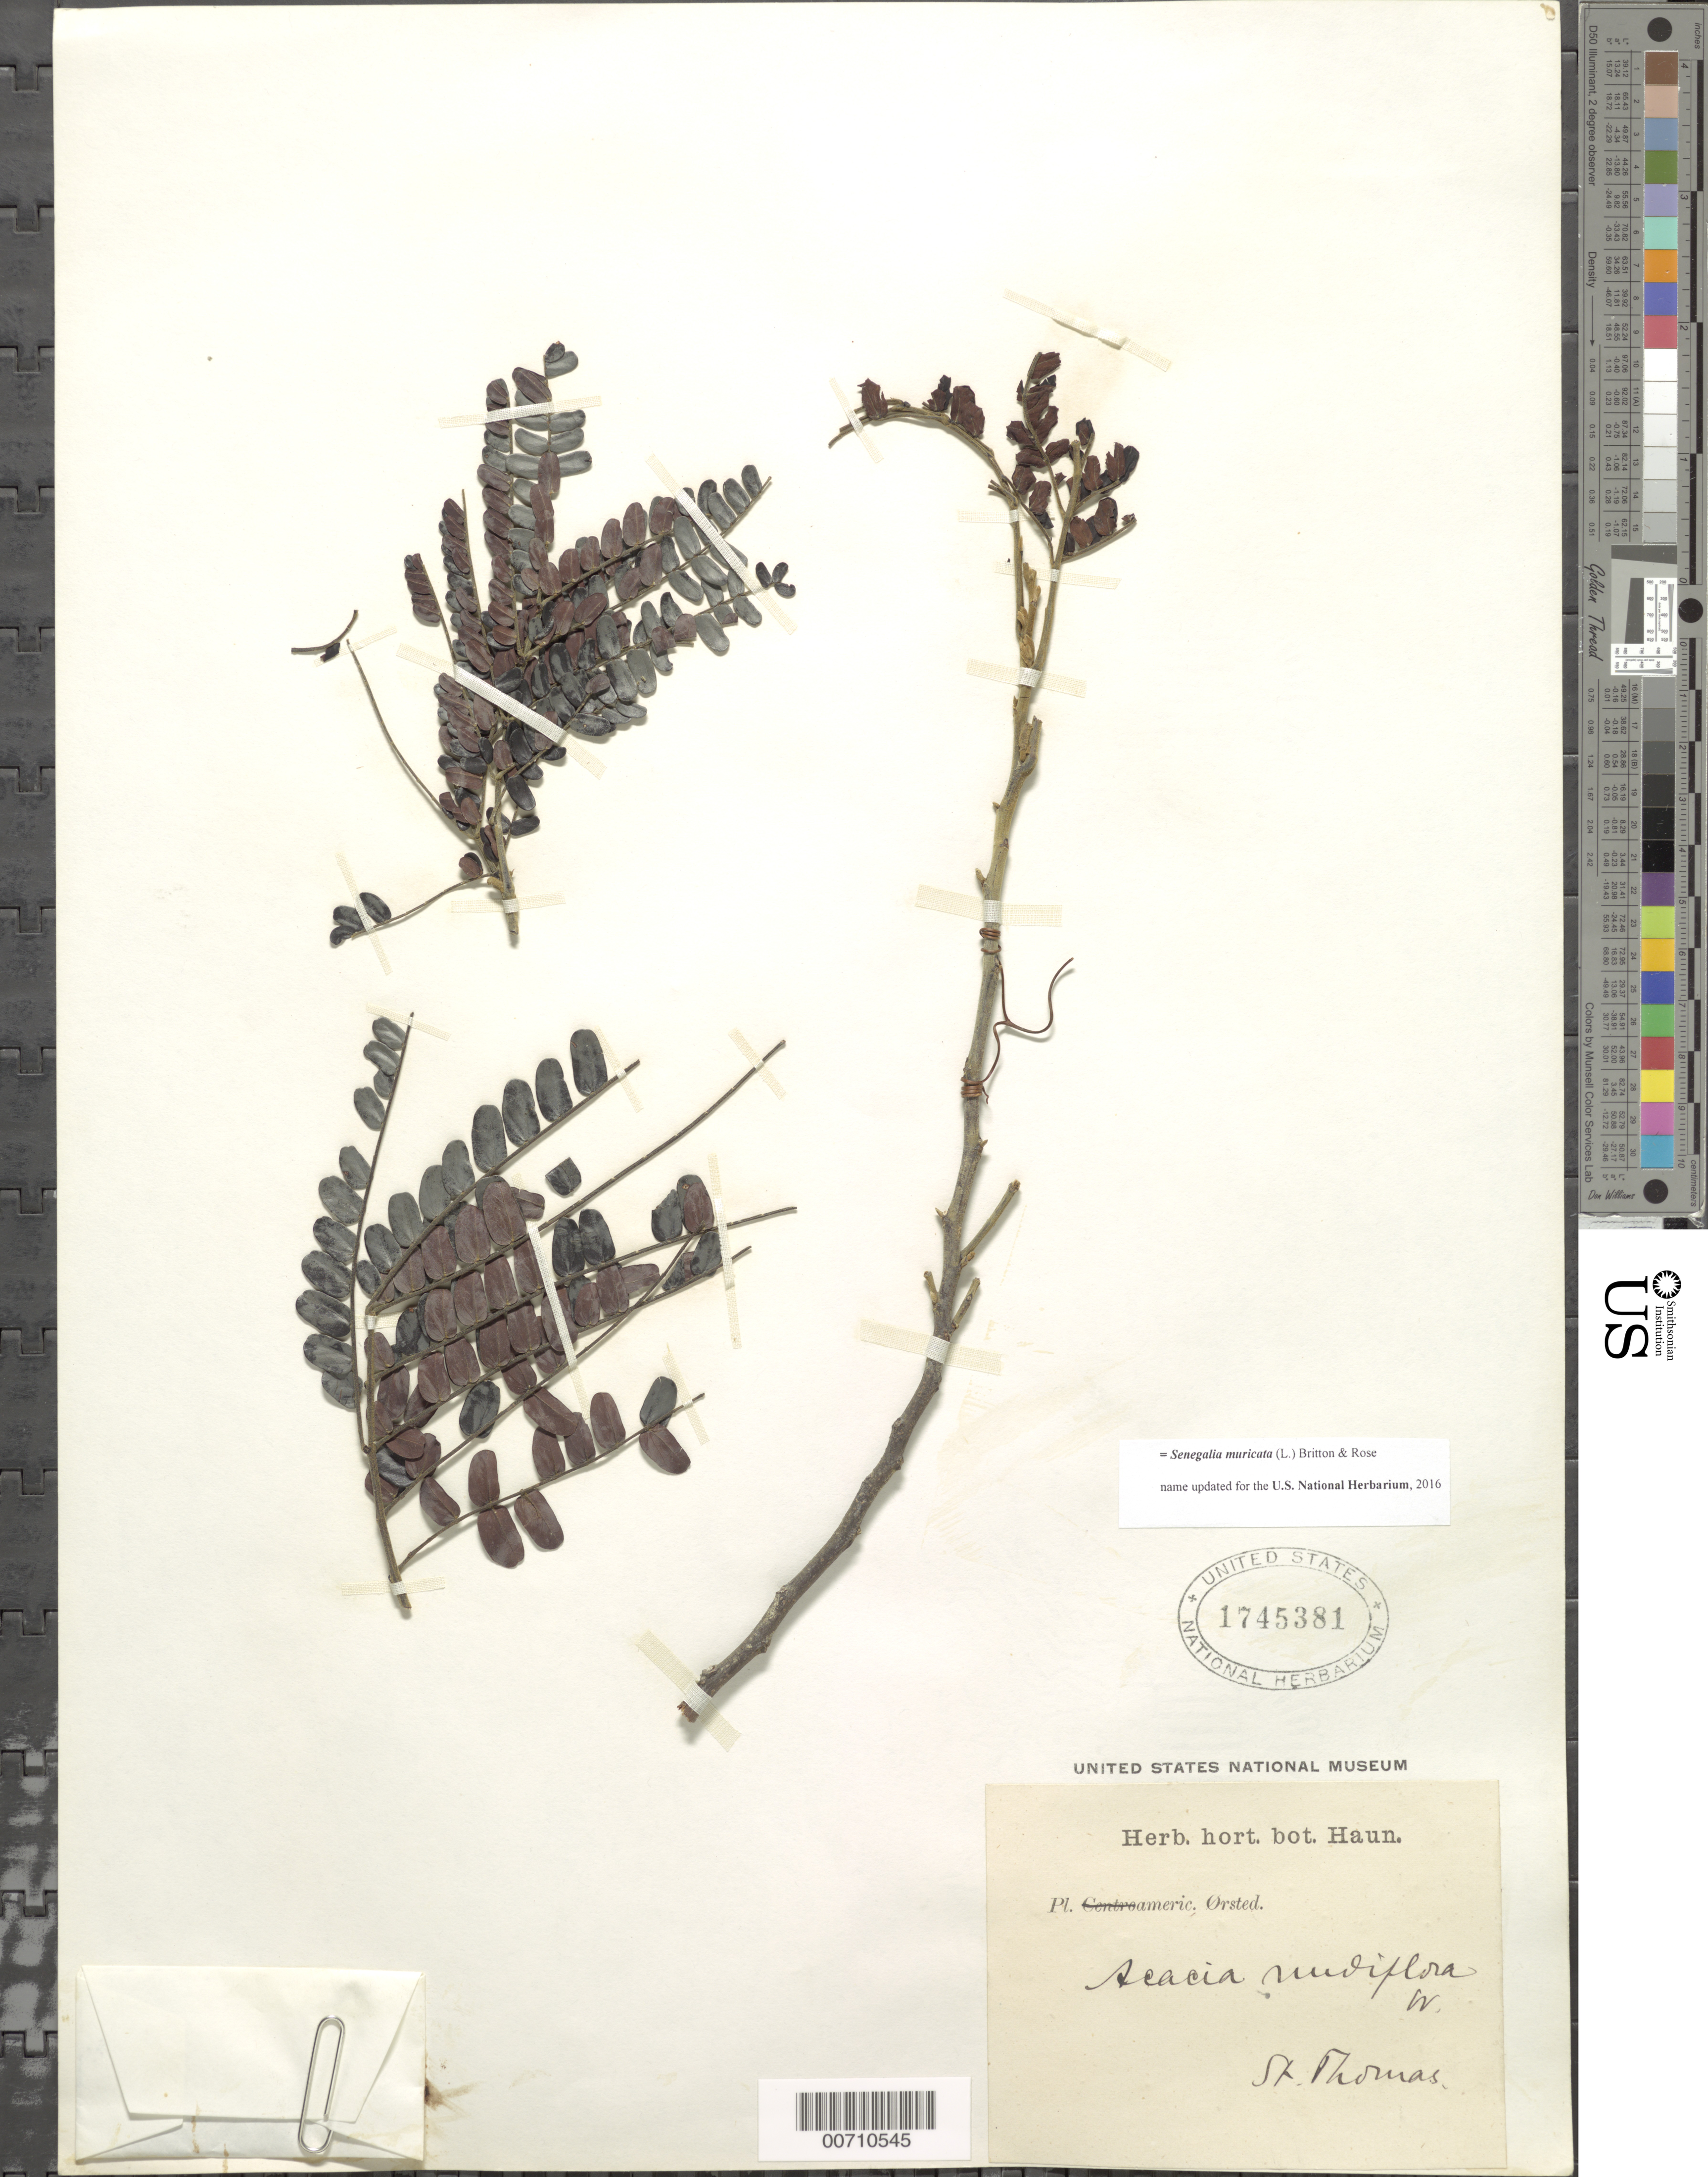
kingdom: Plantae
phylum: Tracheophyta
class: Magnoliopsida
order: Fabales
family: Fabaceae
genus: Parasenegalia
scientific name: Parasenegalia muricata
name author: (L.) Seigler & Ebinger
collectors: A. S. Oersted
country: U.S. Virgin Islands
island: St. Thomas Island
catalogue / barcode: US 1745381